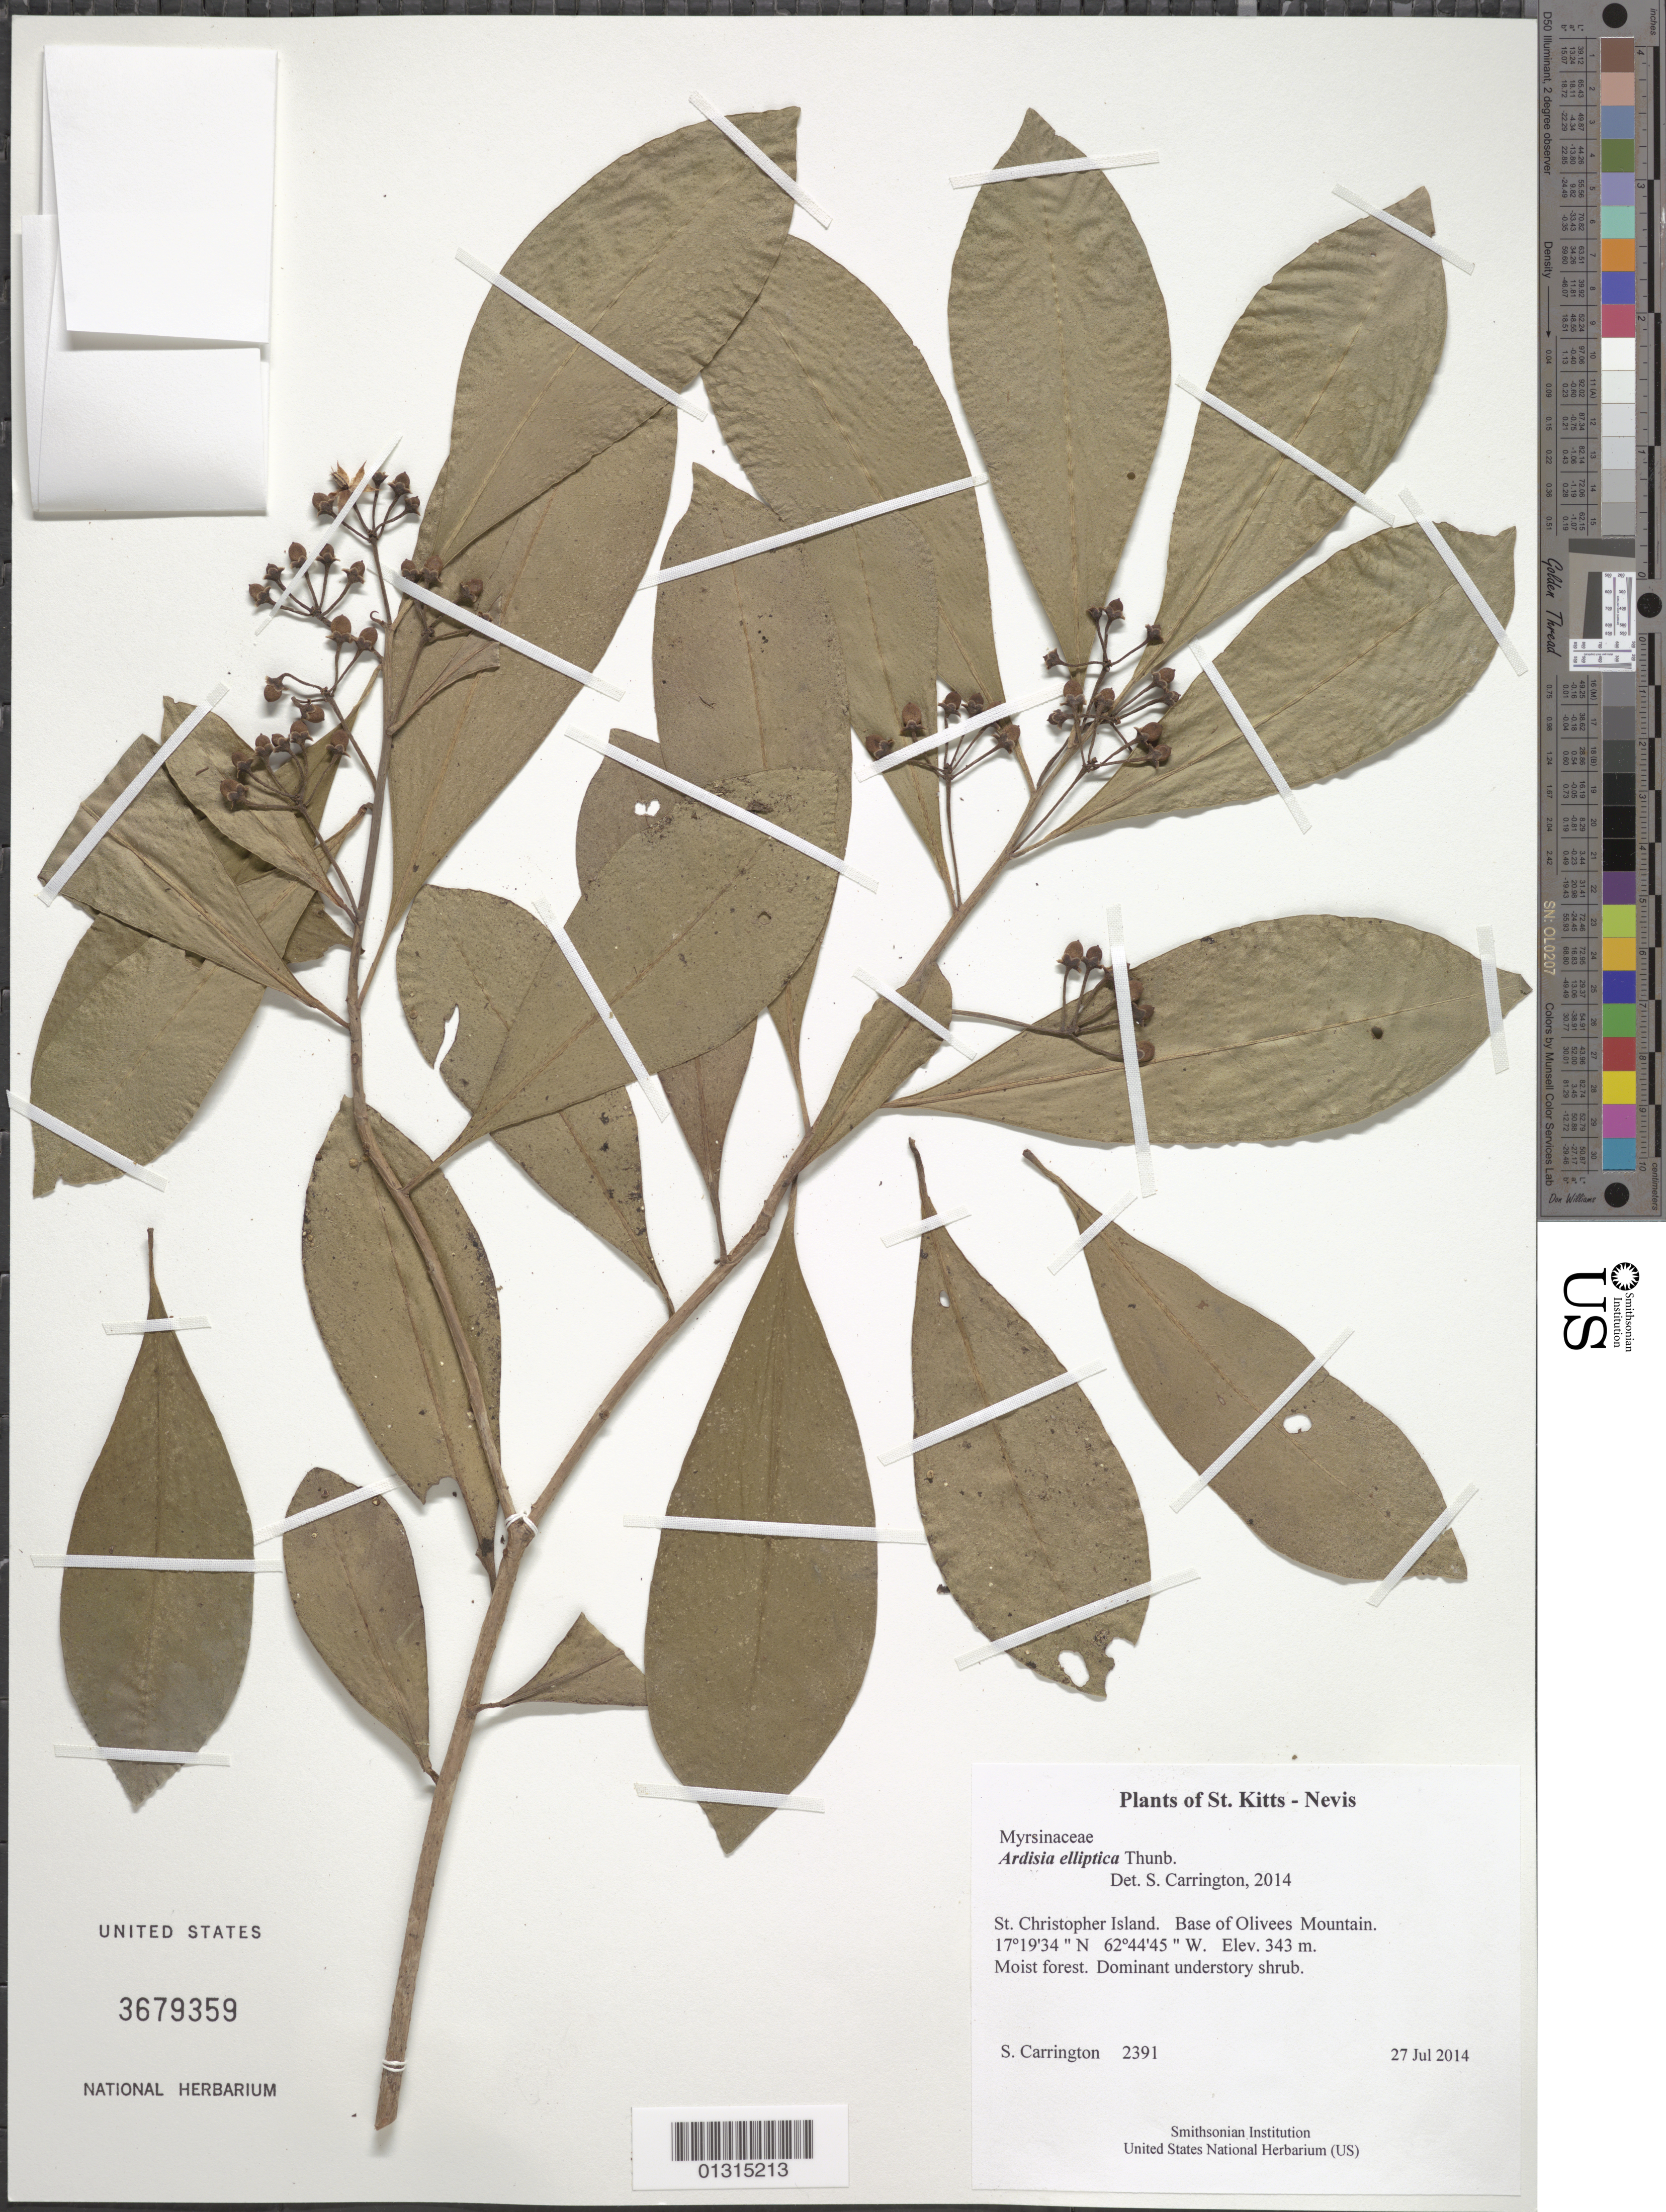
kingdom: Plantae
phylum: Tracheophyta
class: Magnoliopsida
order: Ericales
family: Primulaceae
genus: Ardisia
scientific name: Ardisia elliptica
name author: Thunb.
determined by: Carrington, C. M. S.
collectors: C. M. S. Carrington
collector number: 2391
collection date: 2014-07-27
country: St. Christopher-Nevis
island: St. Christopher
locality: Base of Olivees Mountain.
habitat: Moist forest.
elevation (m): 343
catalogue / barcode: US 3679359